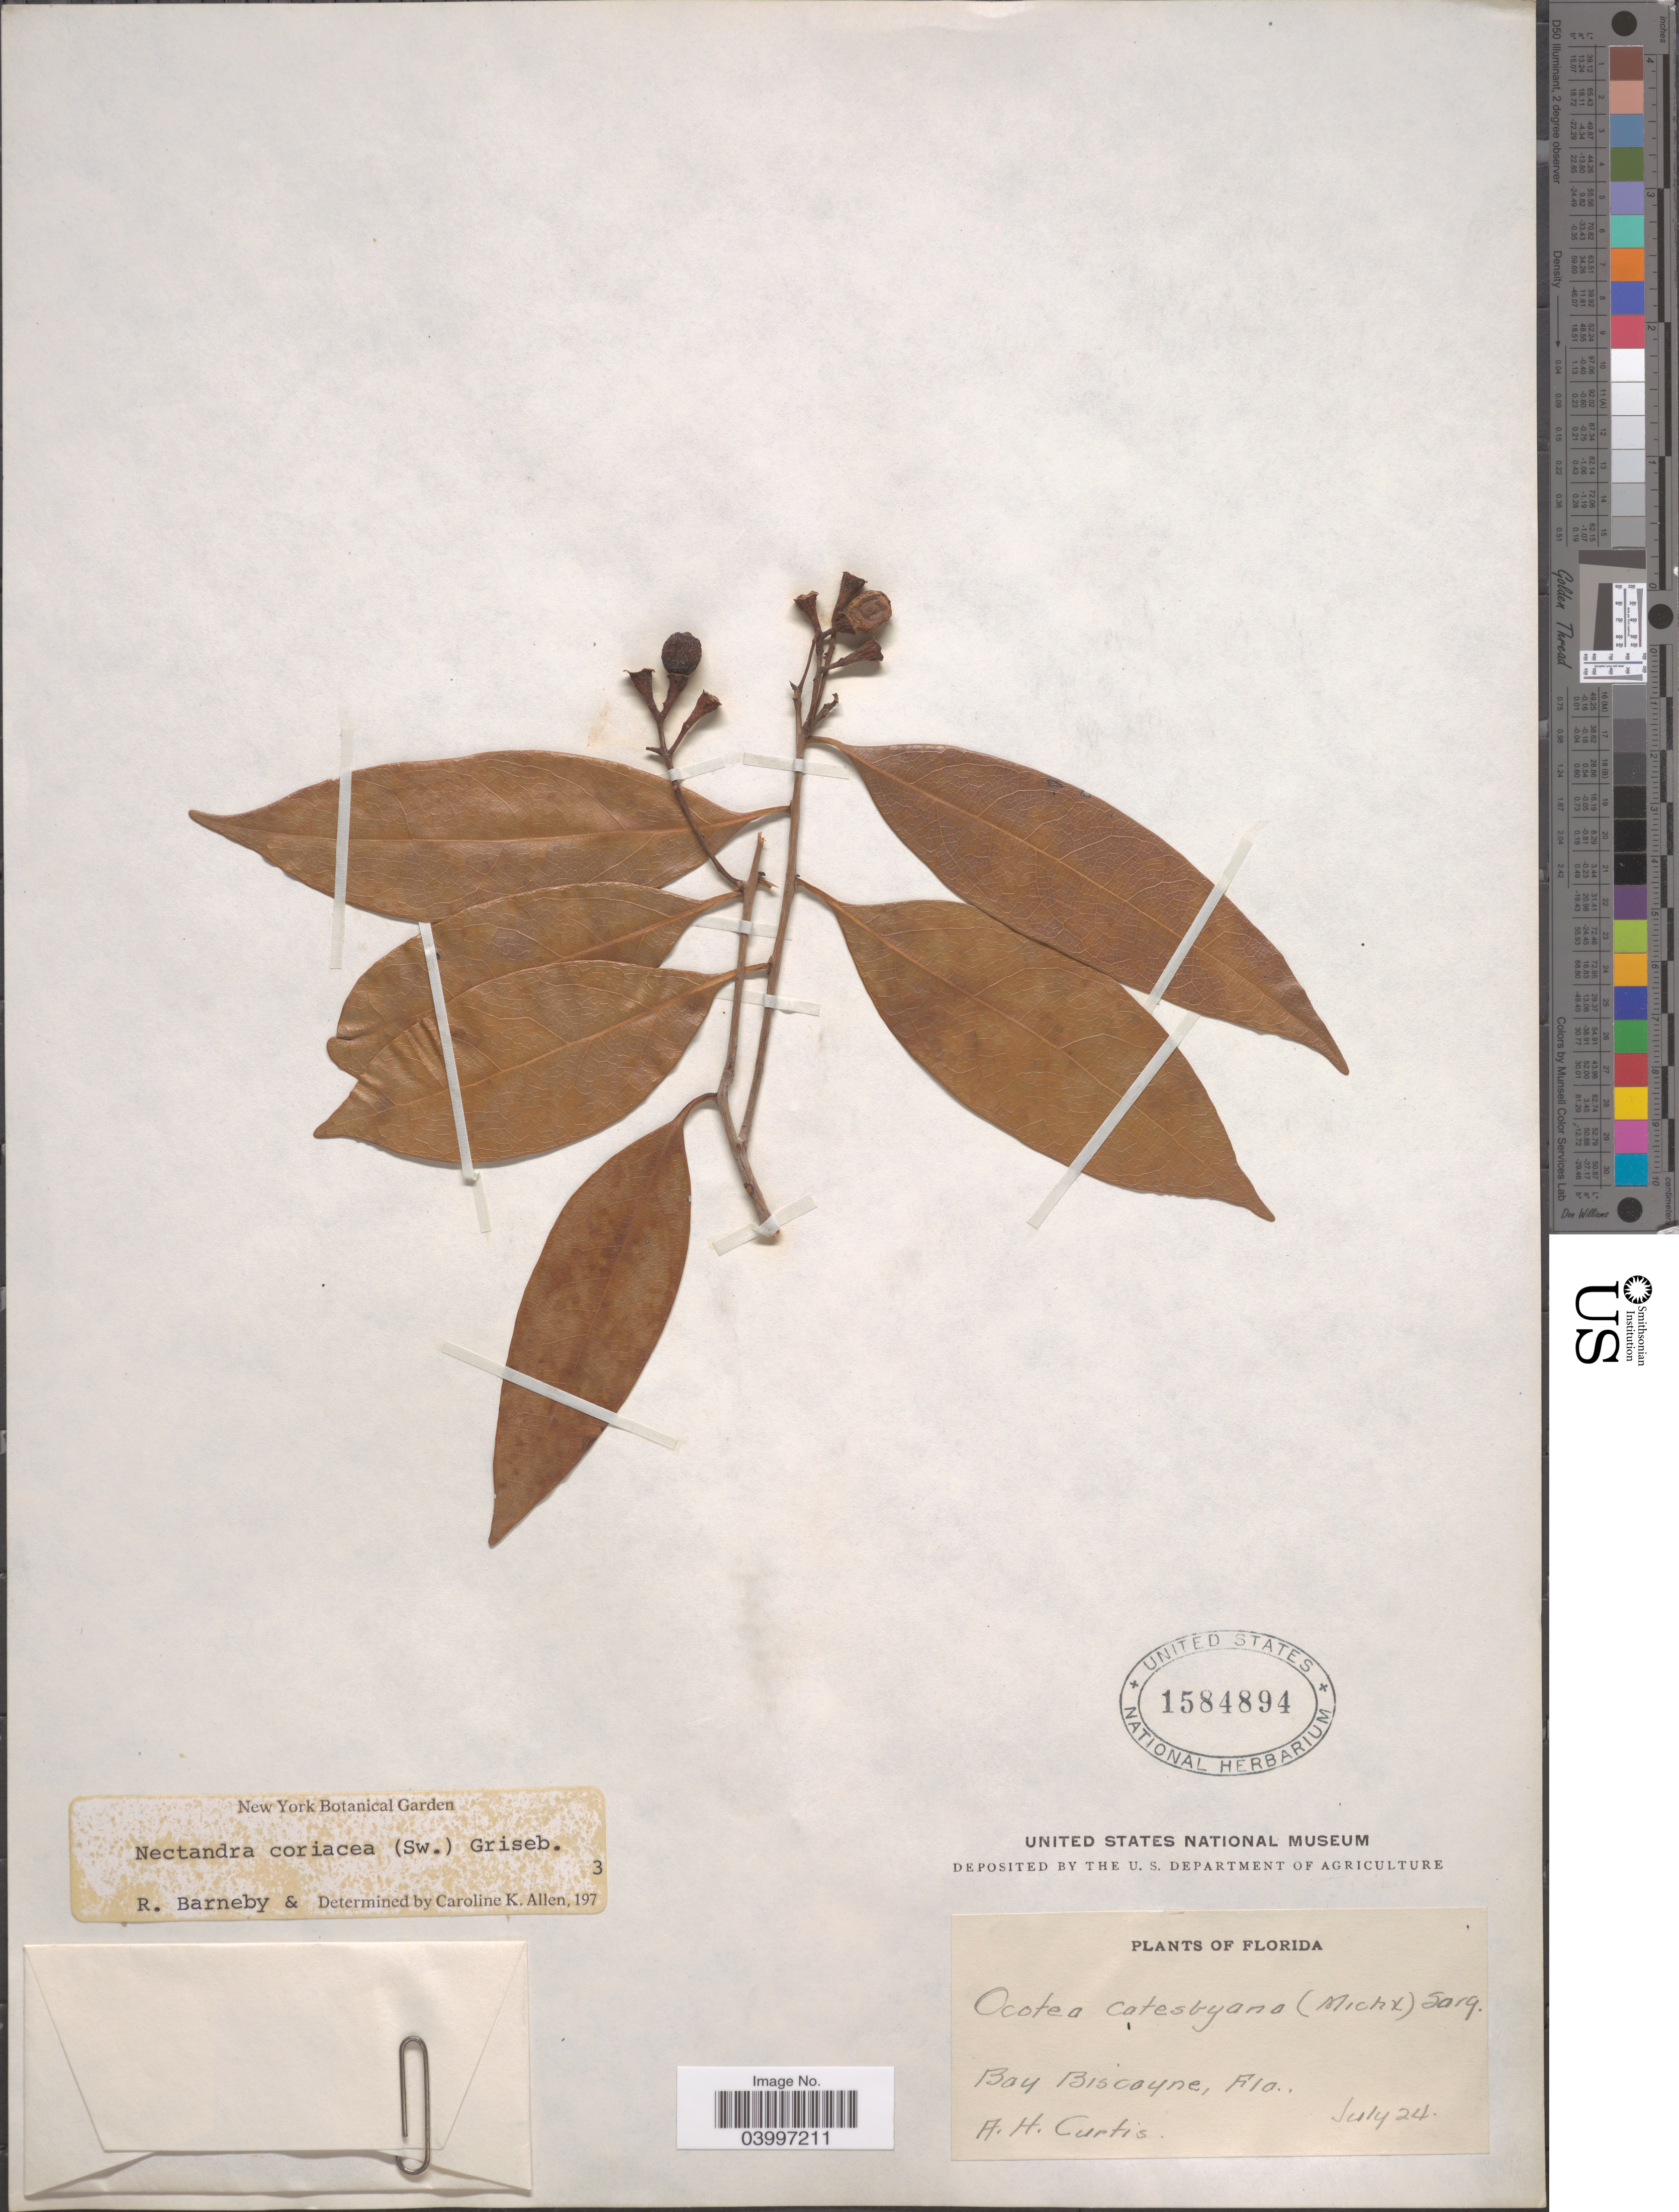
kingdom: Plantae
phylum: Tracheophyta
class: Magnoliopsida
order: Laurales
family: Lauraceae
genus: Nectandra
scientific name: Nectandra coriacea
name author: (Sw.) Griseb.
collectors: A. Curtis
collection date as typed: Transcribed d/m/y: /7/24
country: United States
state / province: Florida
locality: Bay Biscayne.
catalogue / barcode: US 1584894